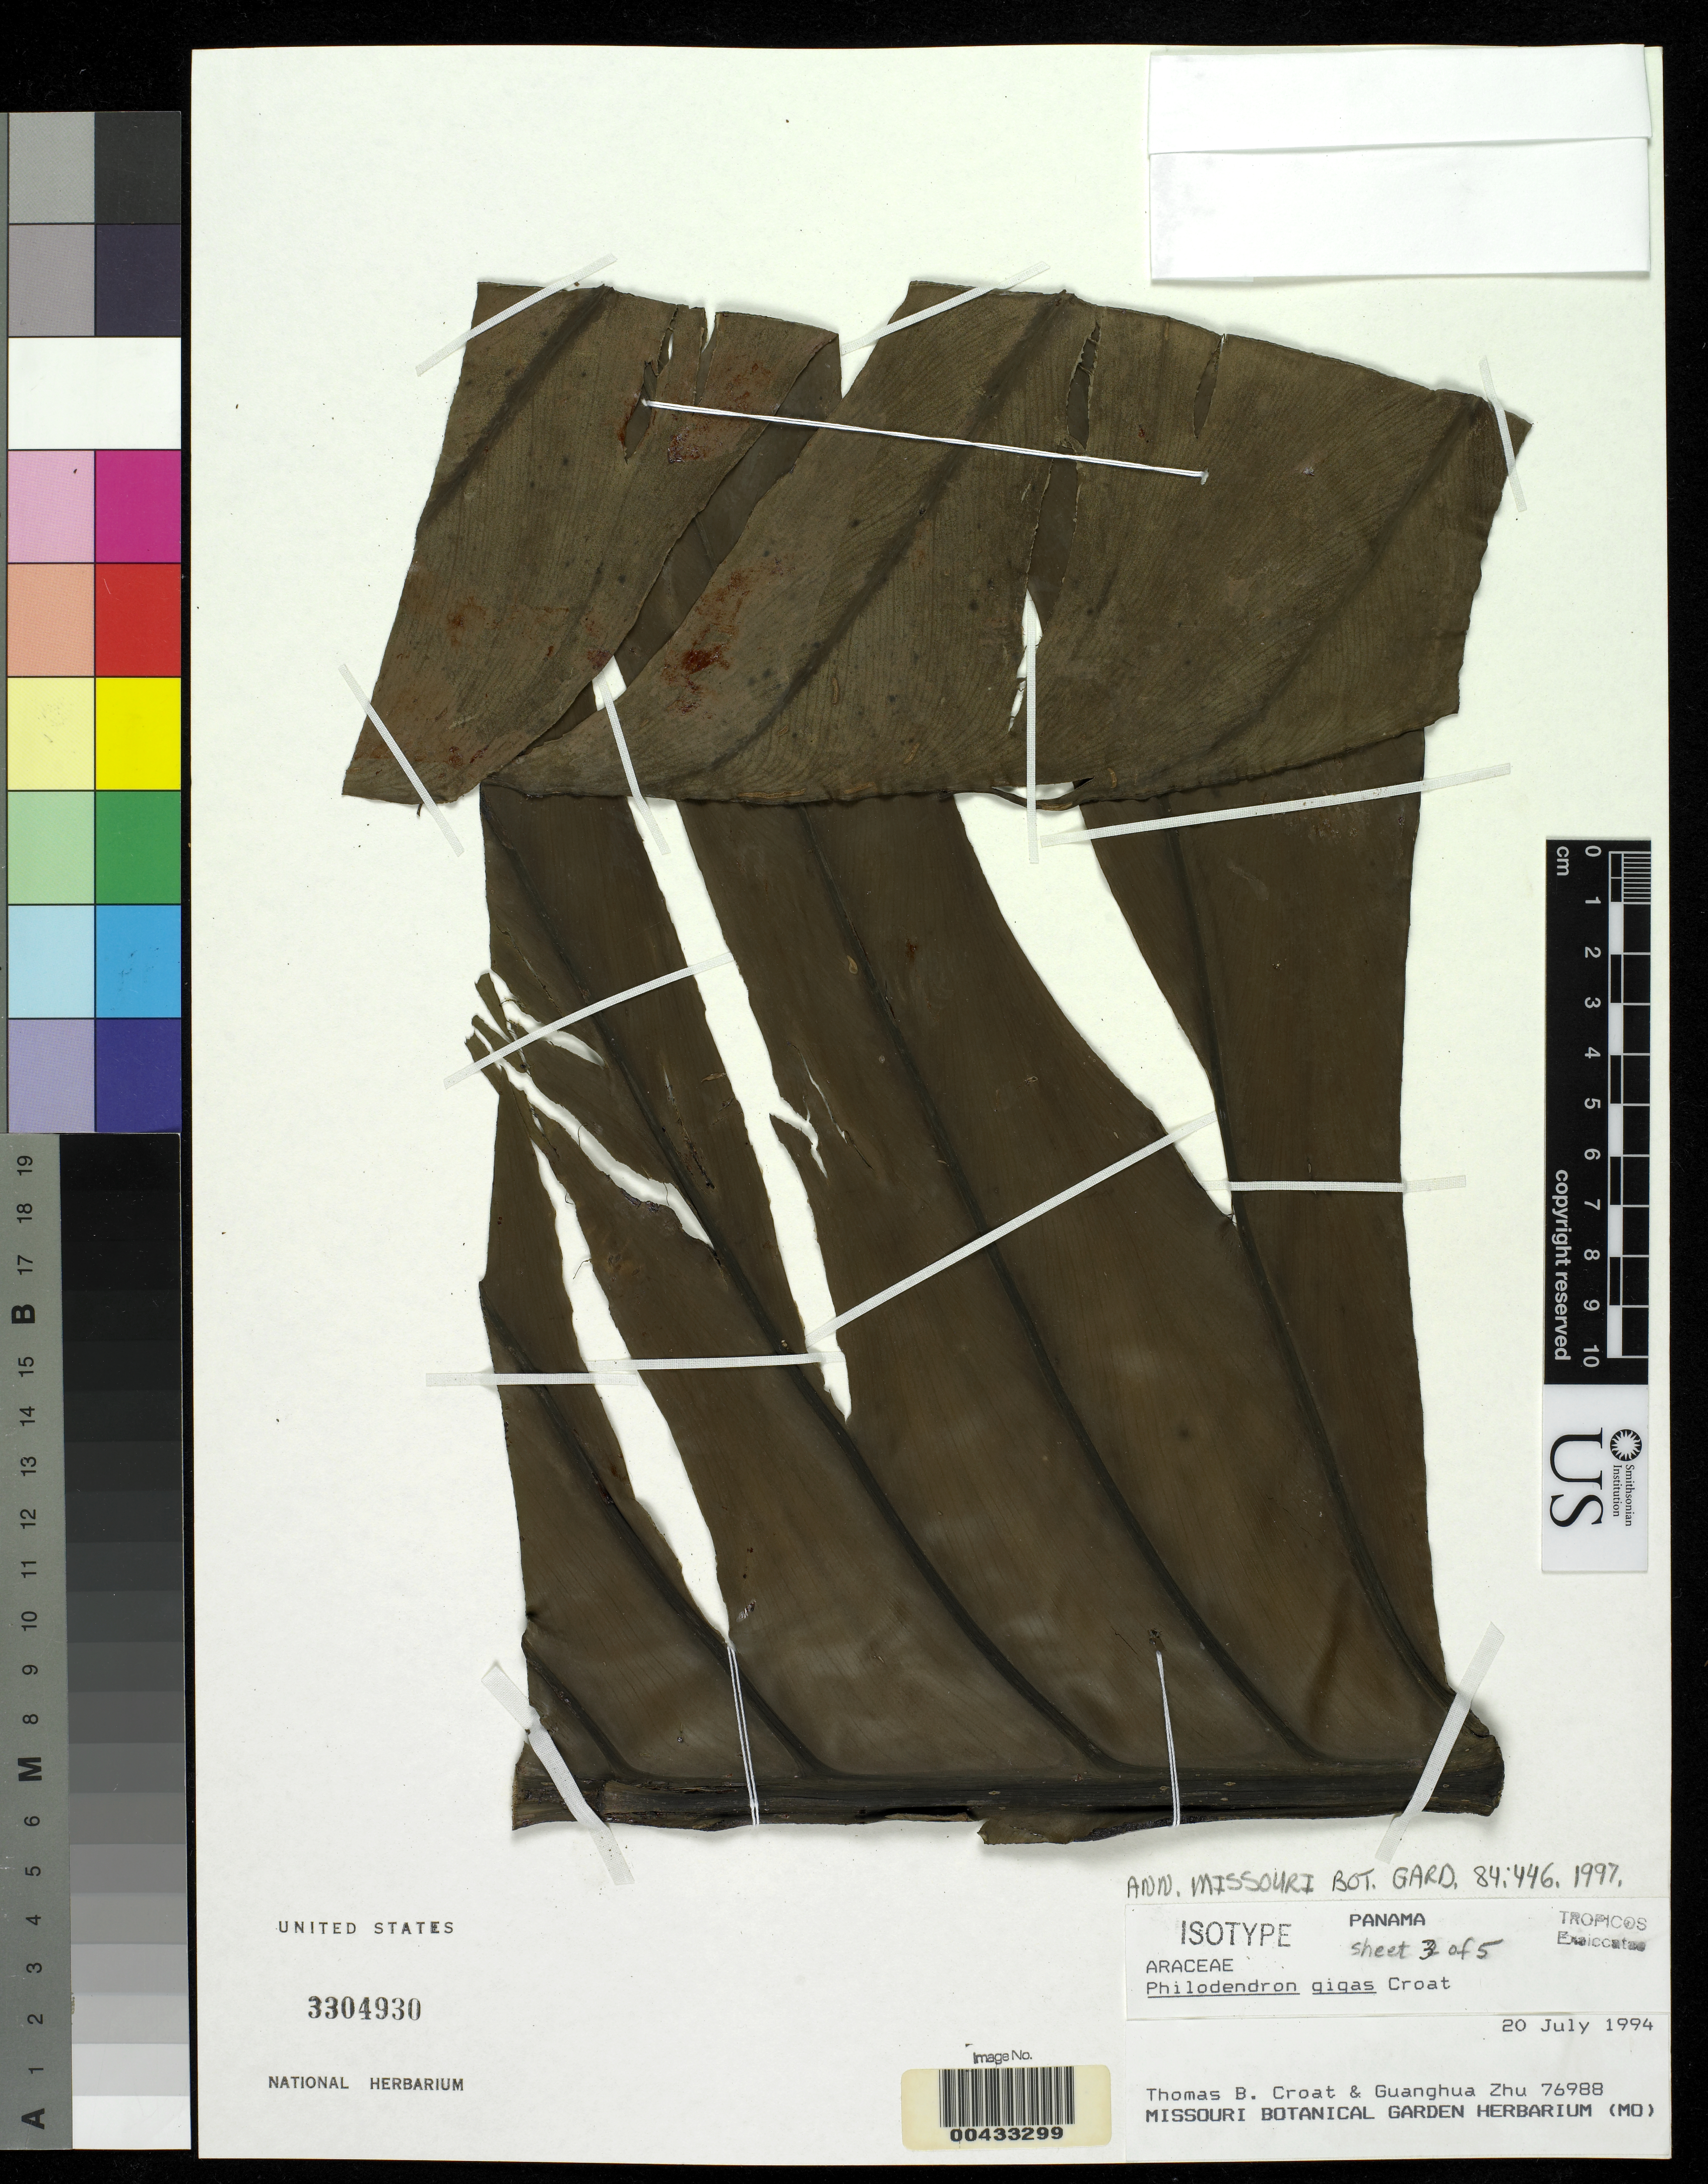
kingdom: Plantae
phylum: Tracheophyta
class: Liliopsida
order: Alismatales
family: Araceae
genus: Philodendron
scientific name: Philodendron gigas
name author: Croat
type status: Isotype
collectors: T. B. Croat & G. H. Zhu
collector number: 76988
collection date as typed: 20 Jul 1994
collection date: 1994-07-20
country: Panama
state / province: Kuna Yala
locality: Comarca de Kunayala, Nusigandi, 10.1 mi N of Intermountain Hwy, then 1.9 mi N of Nusigandi.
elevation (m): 310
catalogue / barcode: US 3304930